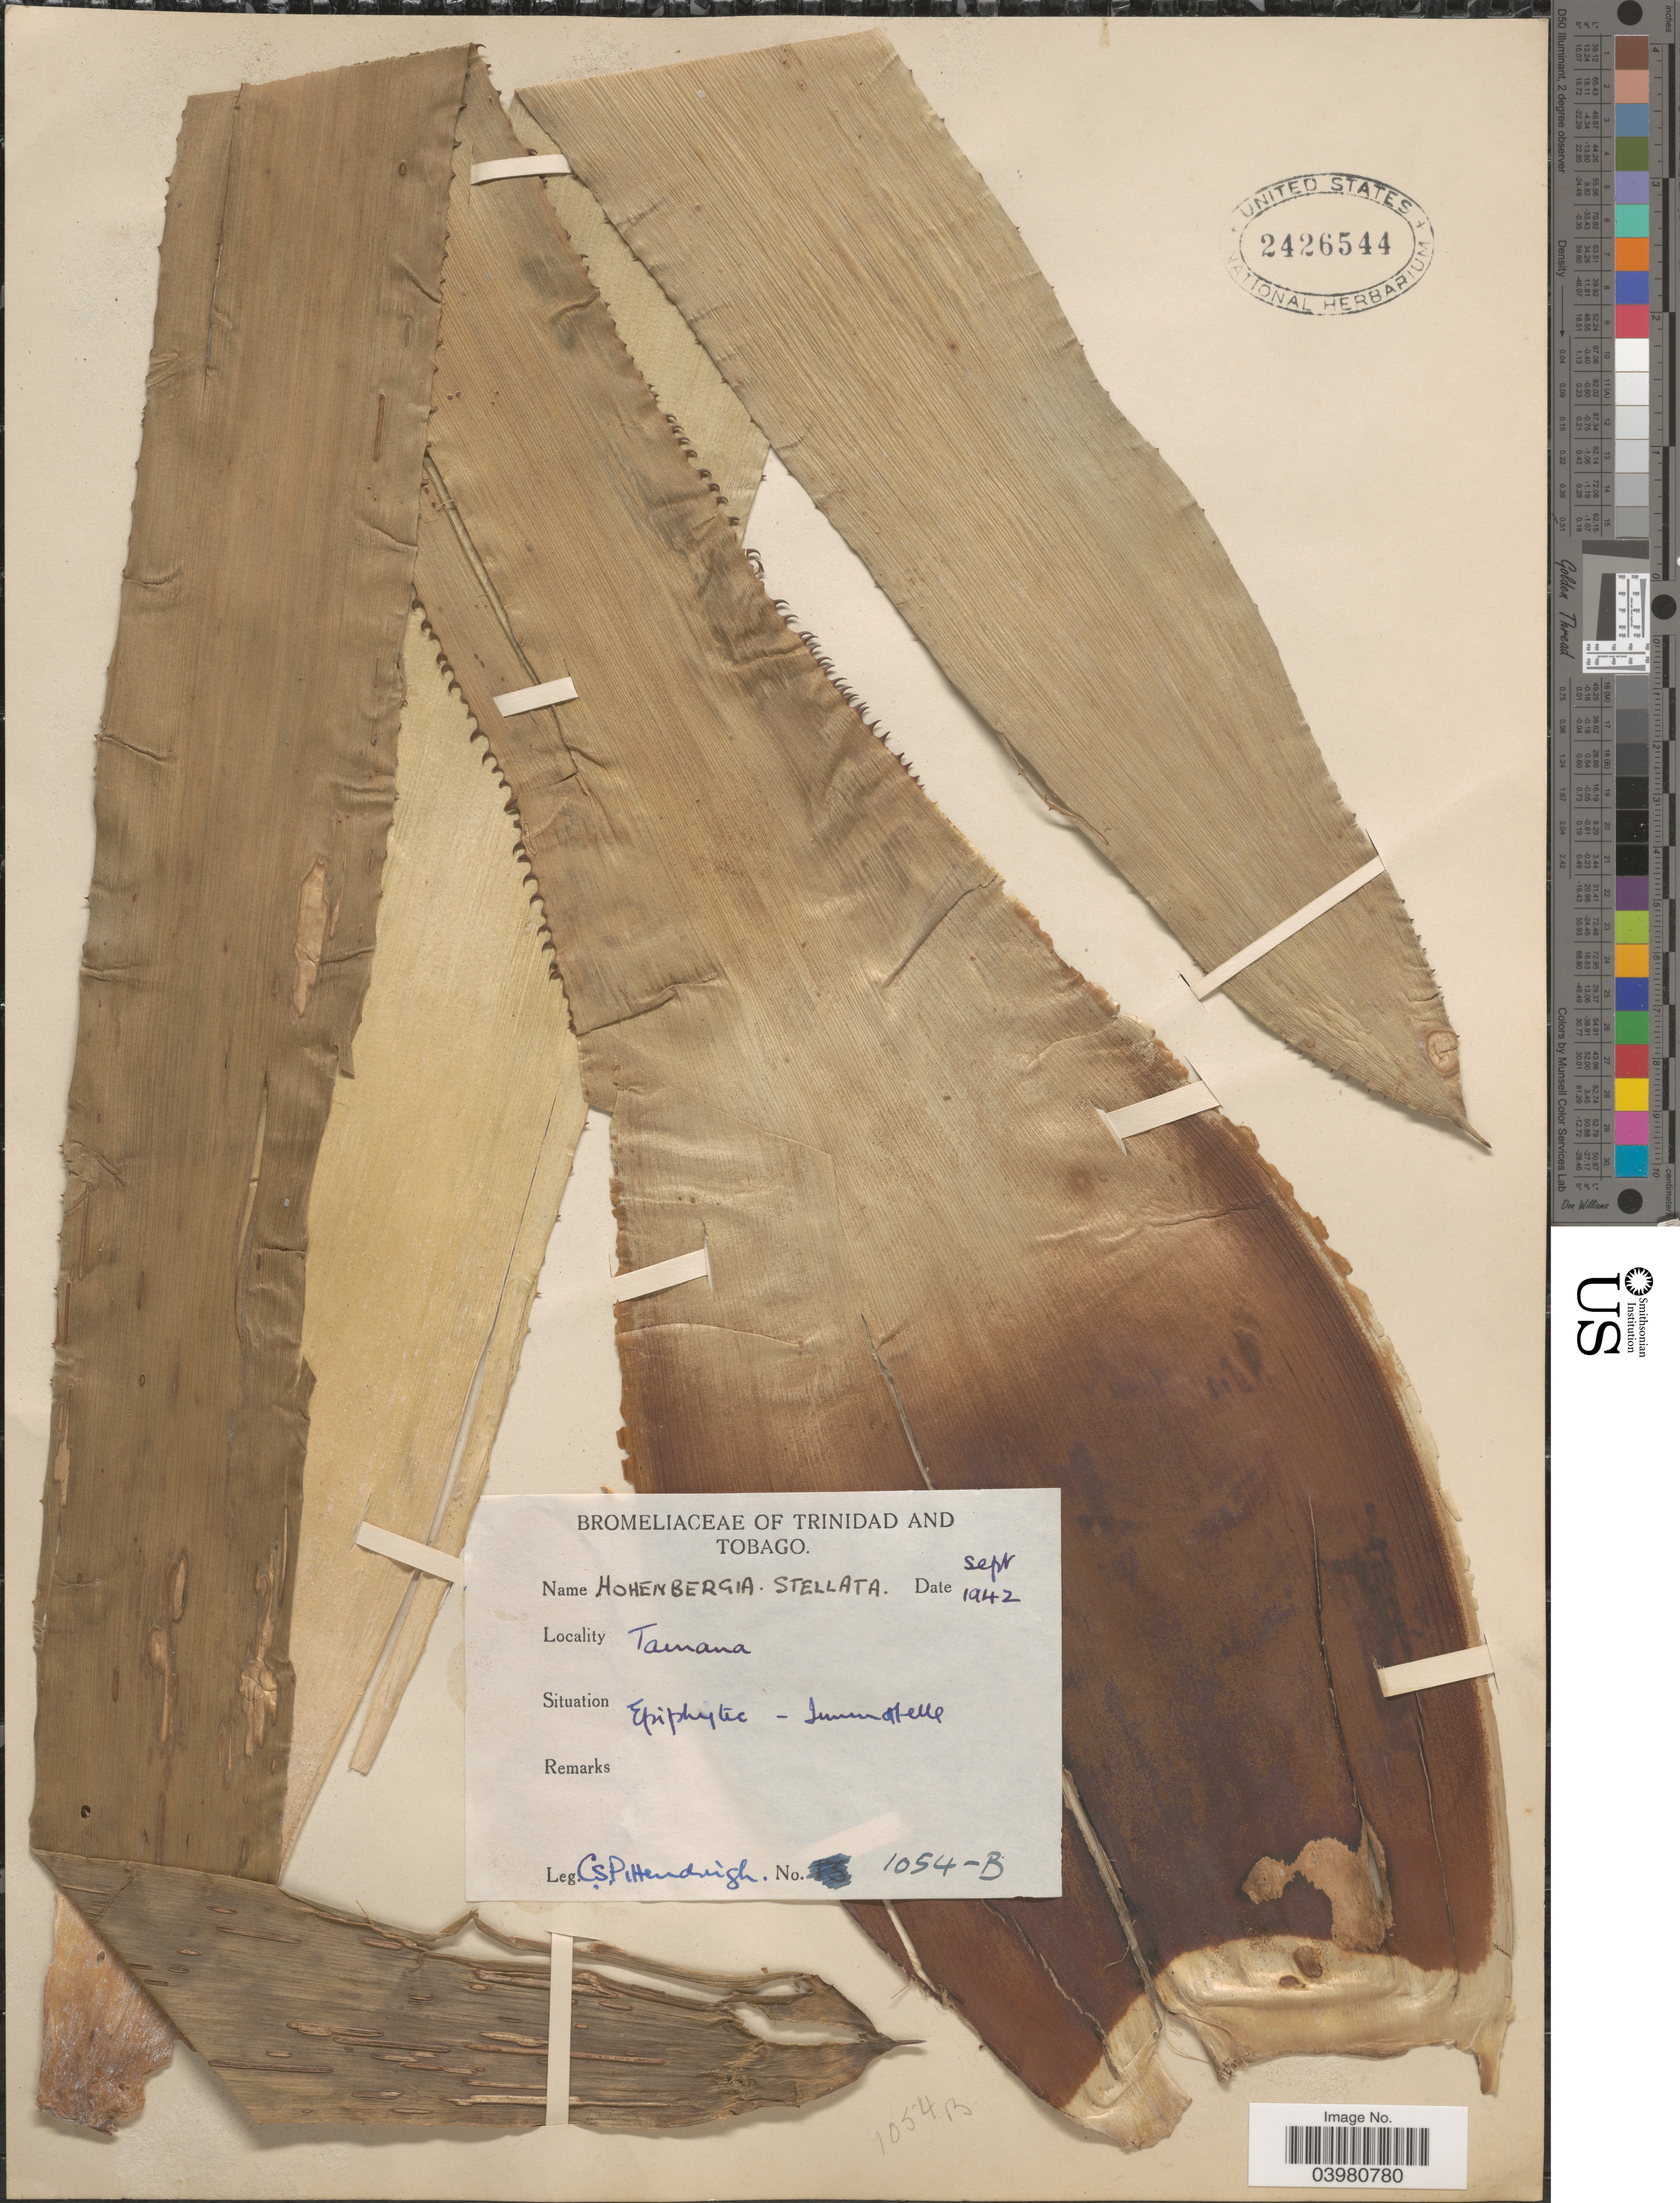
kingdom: Plantae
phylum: Tracheophyta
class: Liliopsida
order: Poales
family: Bromeliaceae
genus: Hohenbergia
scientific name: Hohenbergia stellata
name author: Schult. & Schult. f.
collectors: C. Pittendrigh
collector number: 1054-B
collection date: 1942-09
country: Trinidad and Tobago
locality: Tamana.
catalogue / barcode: US 2426544